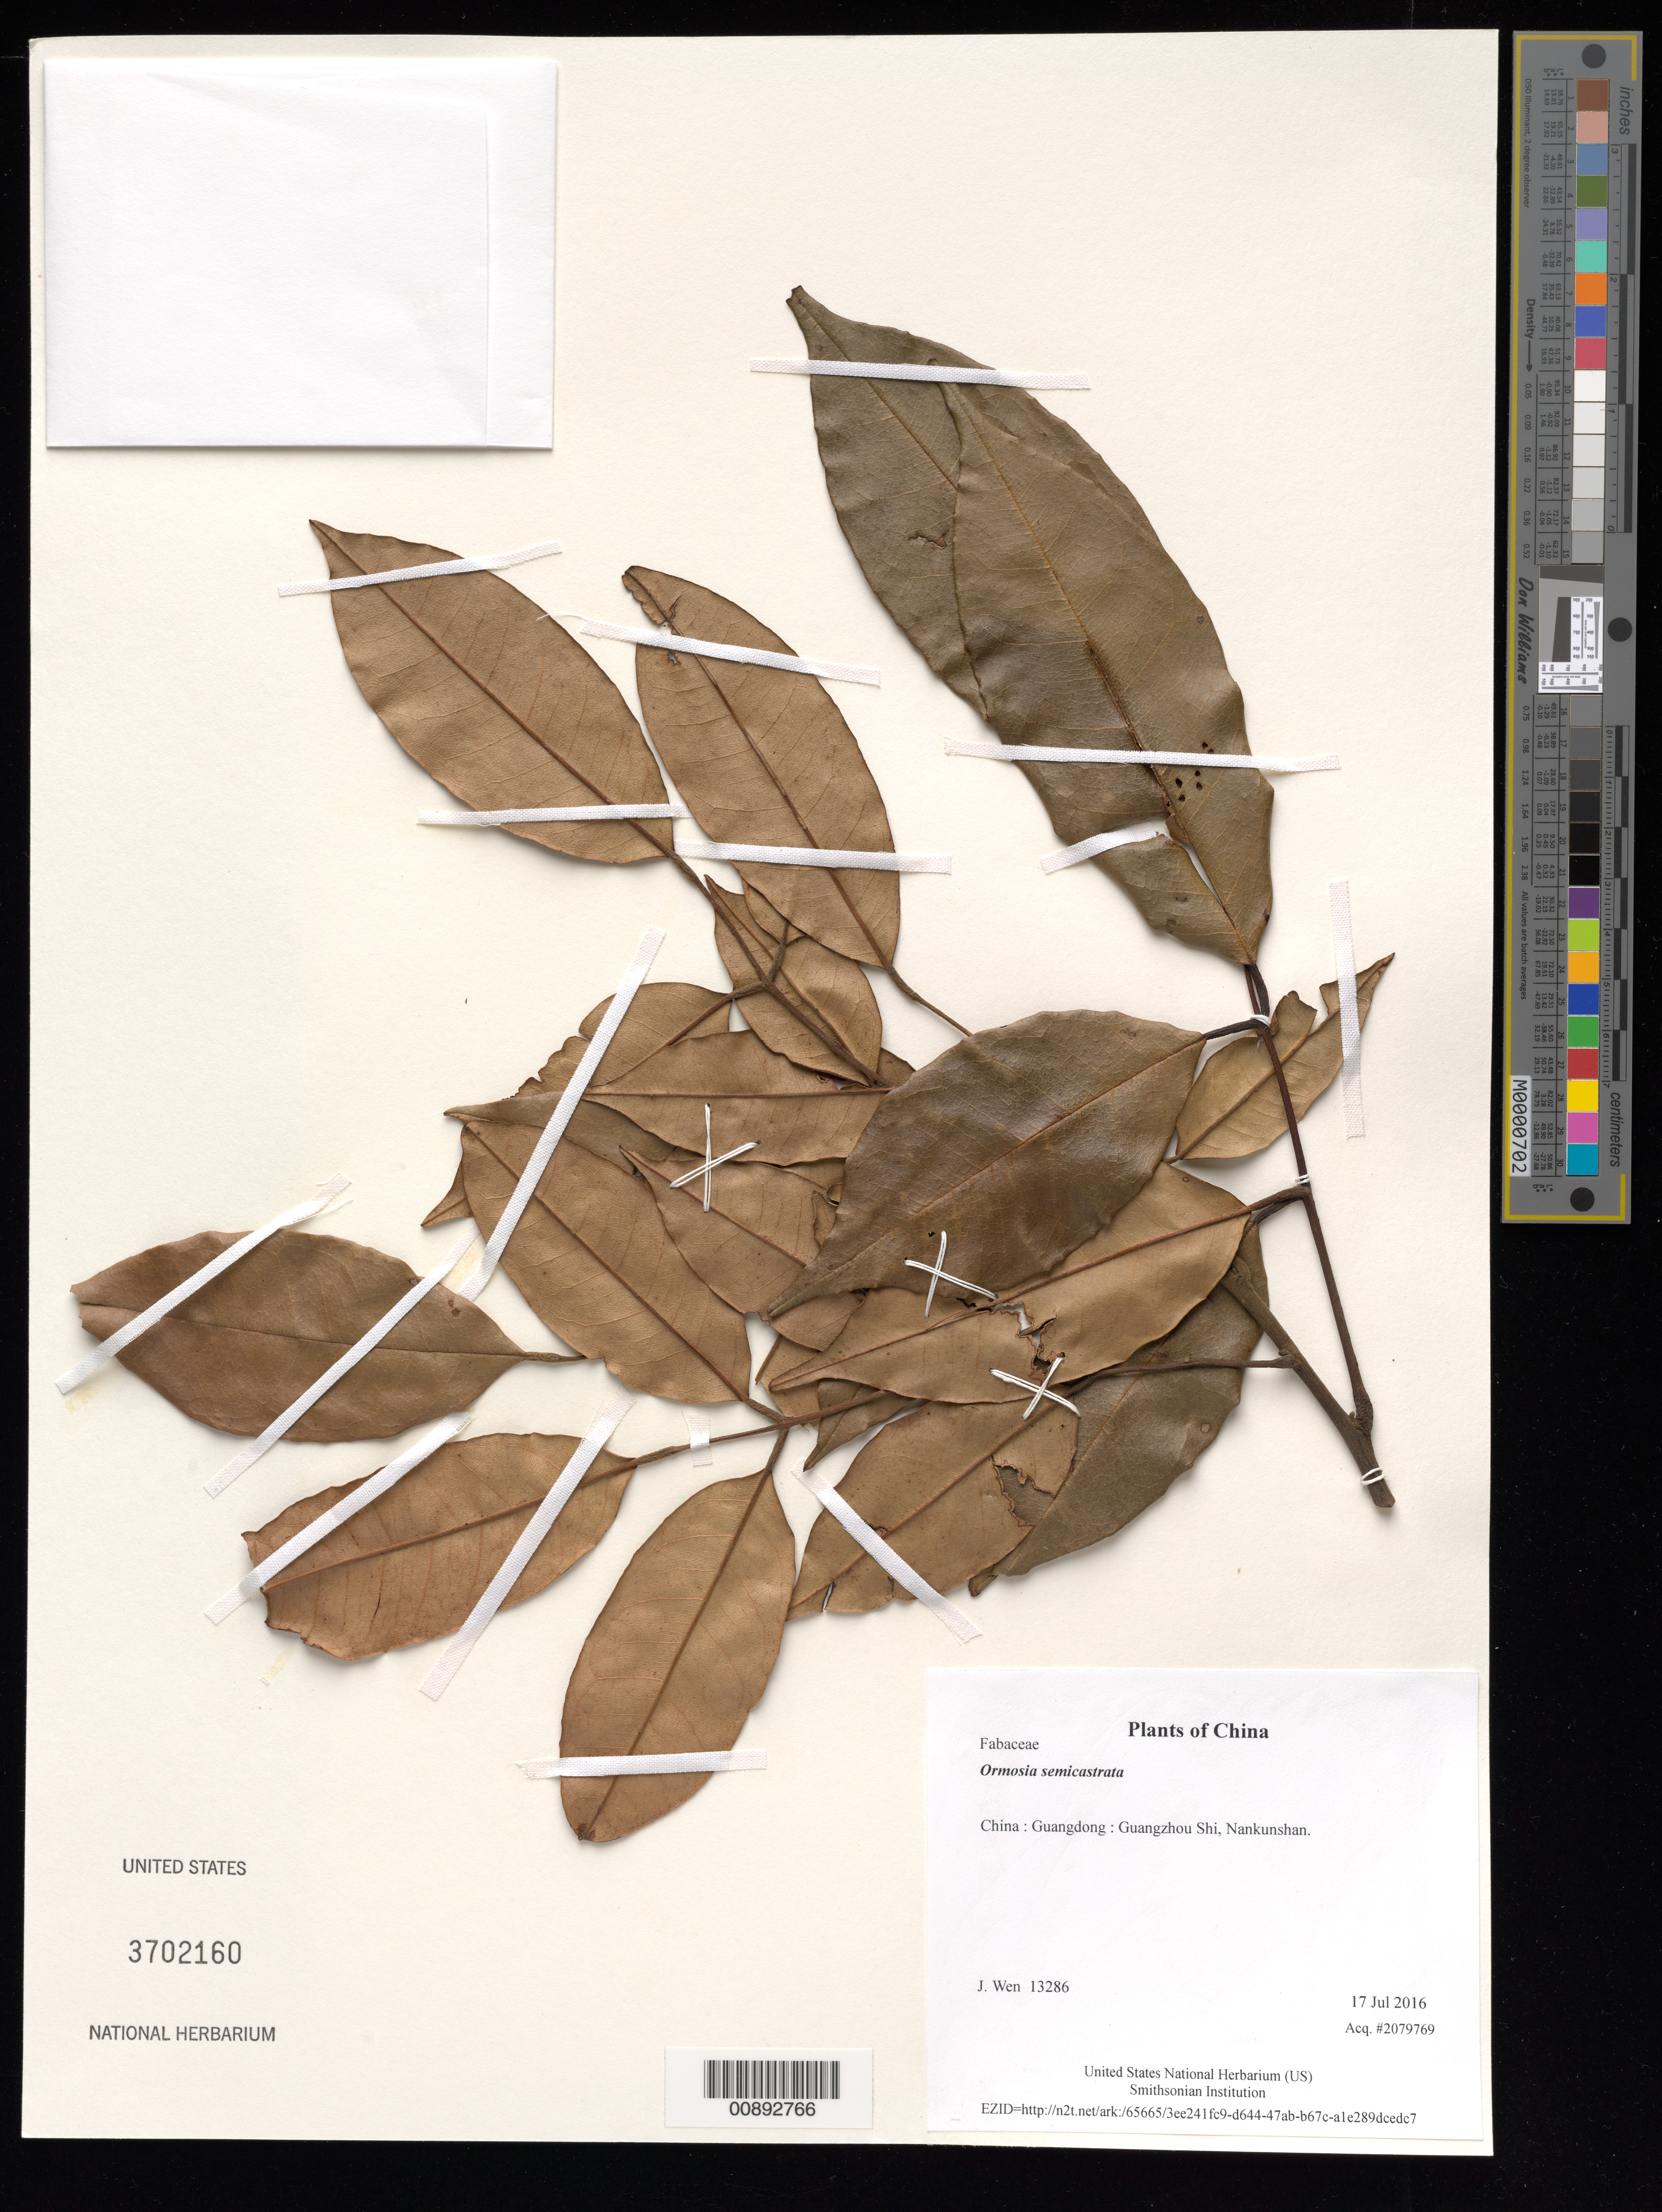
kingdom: Plantae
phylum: Tracheophyta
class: Magnoliopsida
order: Fabales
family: Fabaceae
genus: Ormosia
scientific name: Ormosia semicastrata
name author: Hance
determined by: Wen, Jun, (BOT), Smithsonian Institution - National Museum of Natural History (UNITED STATES)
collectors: J. Wen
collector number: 13286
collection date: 2016-07-17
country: China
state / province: Guangdong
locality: Guangzhou Shi, Nankunshan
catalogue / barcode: US 3702160